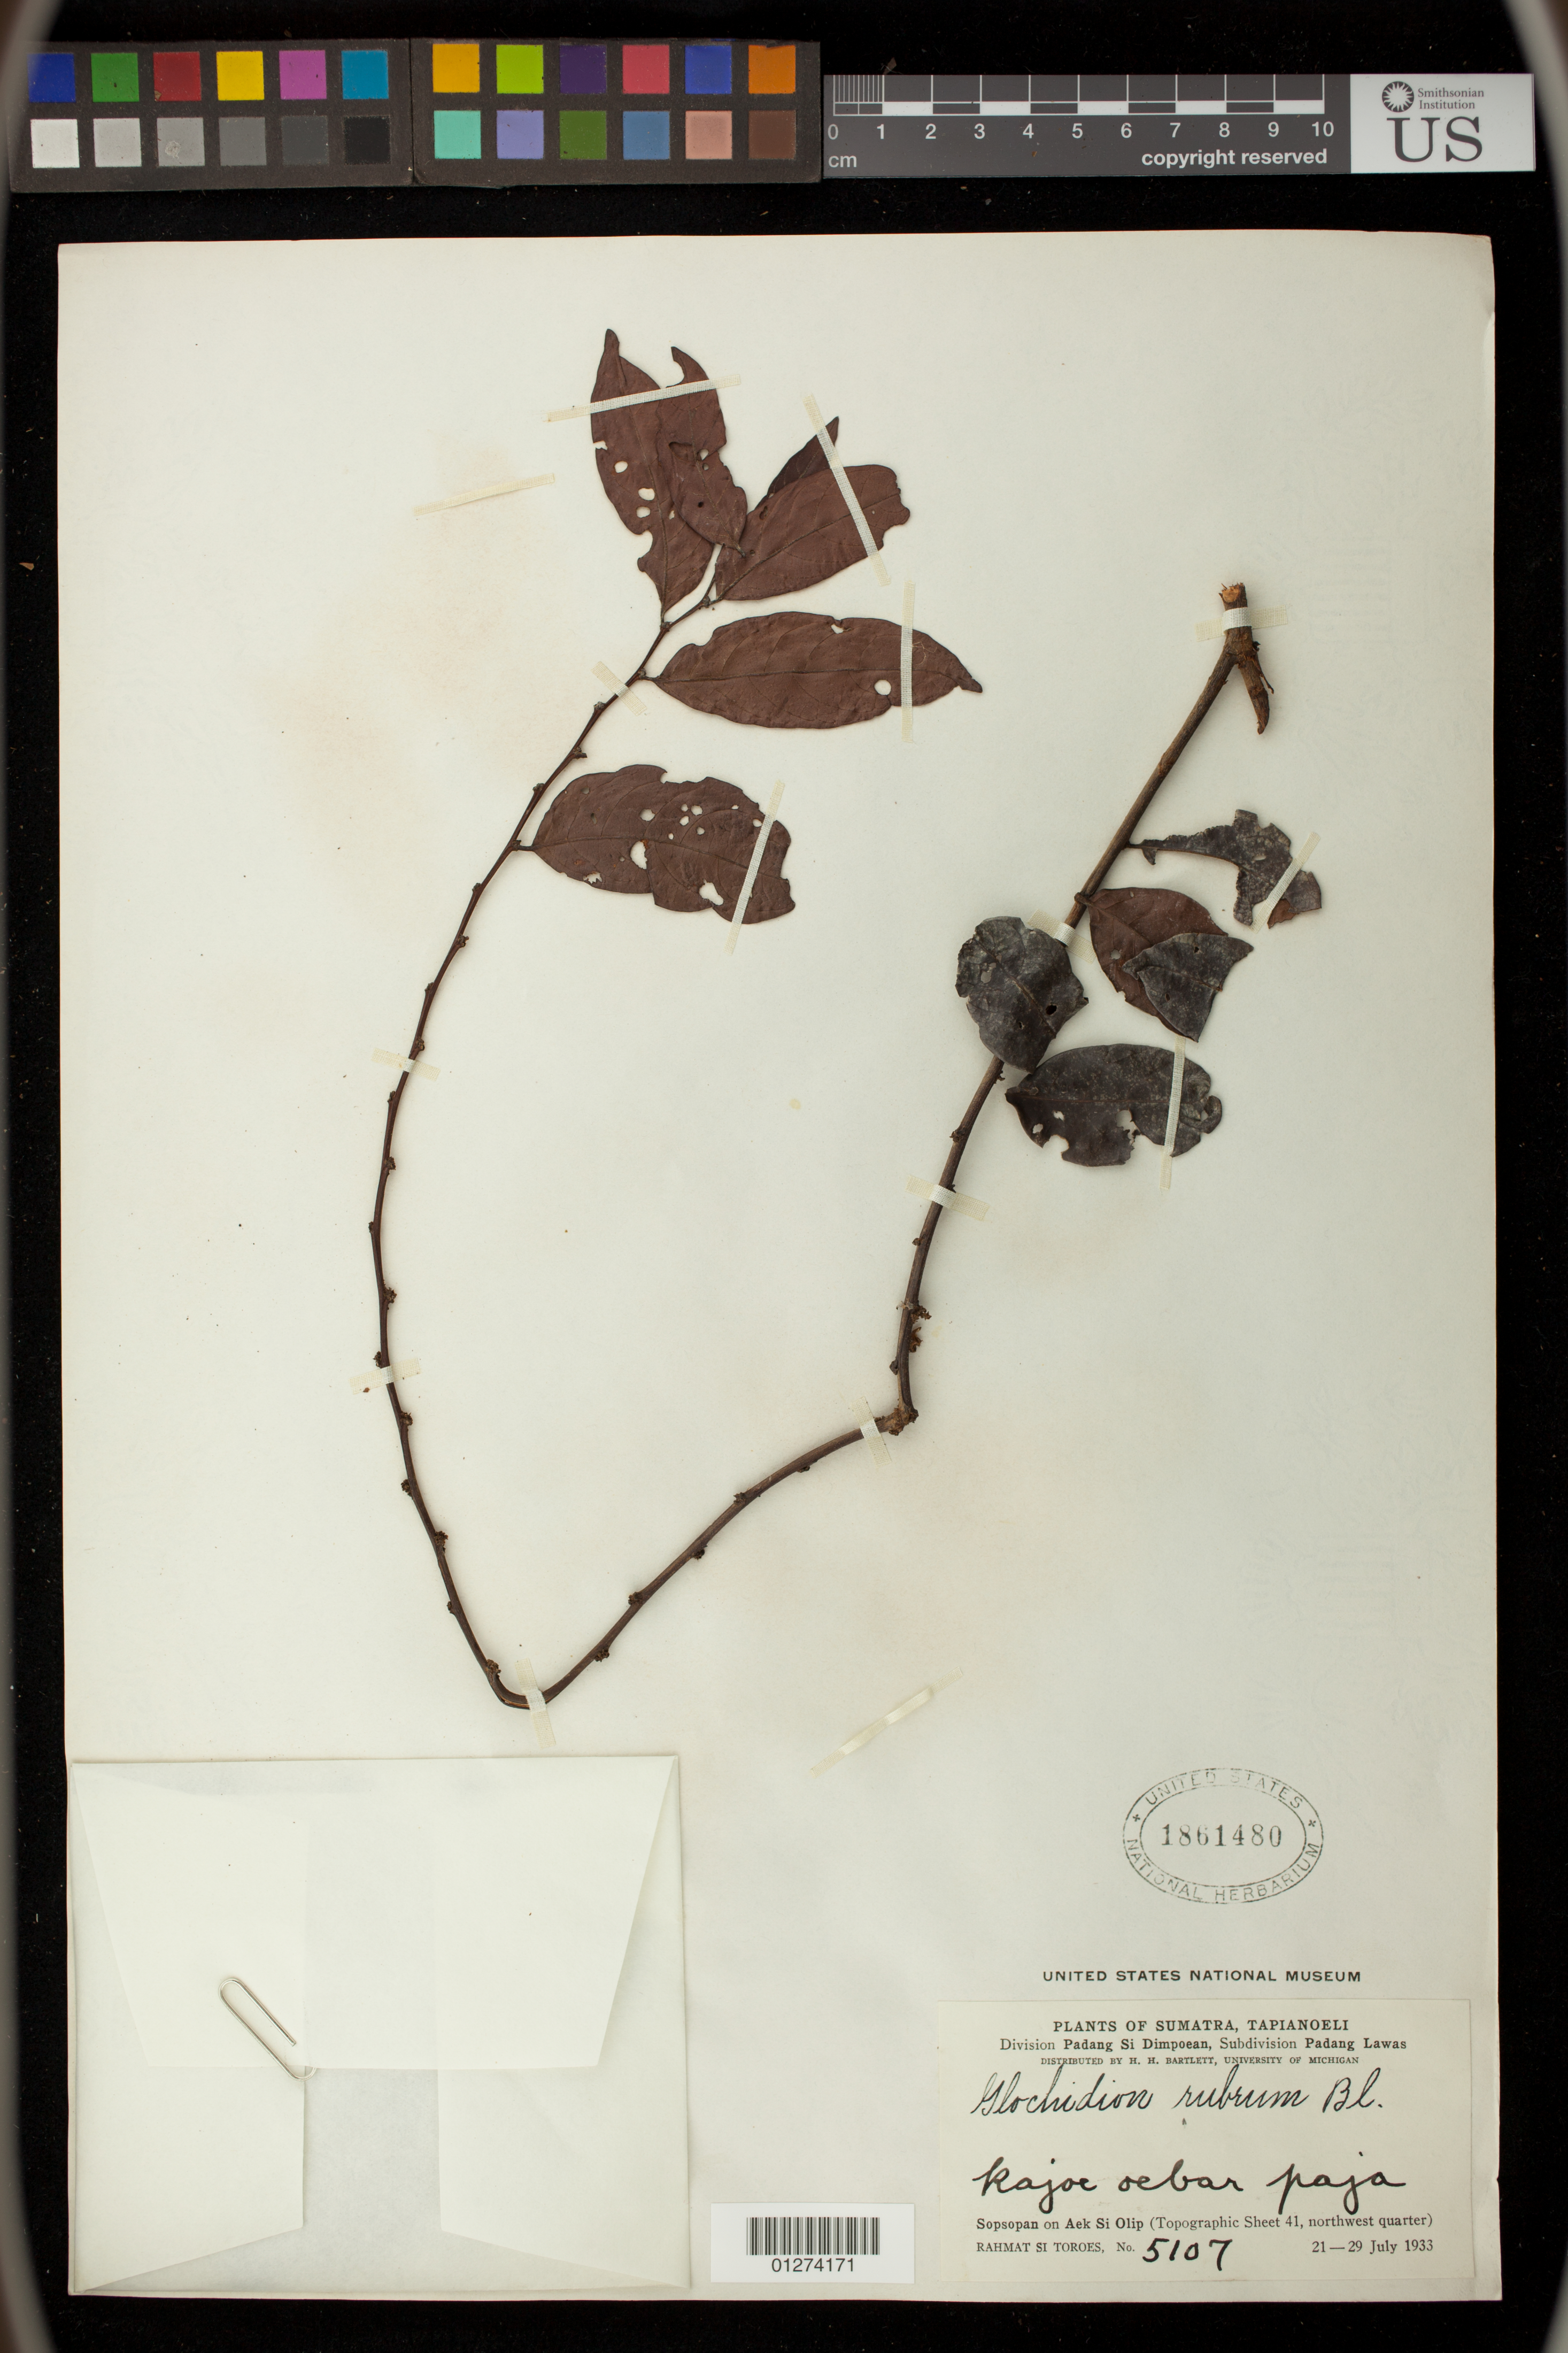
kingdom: Plantae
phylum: Tracheophyta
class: Magnoliopsida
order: Malpighiales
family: Phyllanthaceae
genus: Glochidion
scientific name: Glochidion rubrum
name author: Blume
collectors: Rahmat Si Boeea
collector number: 5107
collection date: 1933-07-21/1933-07-29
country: Indonesia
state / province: Sumatra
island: Sumatra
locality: Sumatra, Tapianoeli [Tapanuli]. Padang Si Dimpoean [Sidempuan], Padang Lawas. Sopsopan [Sosopan] on Aek Si Olip (Topographic Sheet 41, northwest quarter), North Sumatra.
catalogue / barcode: US 1861480